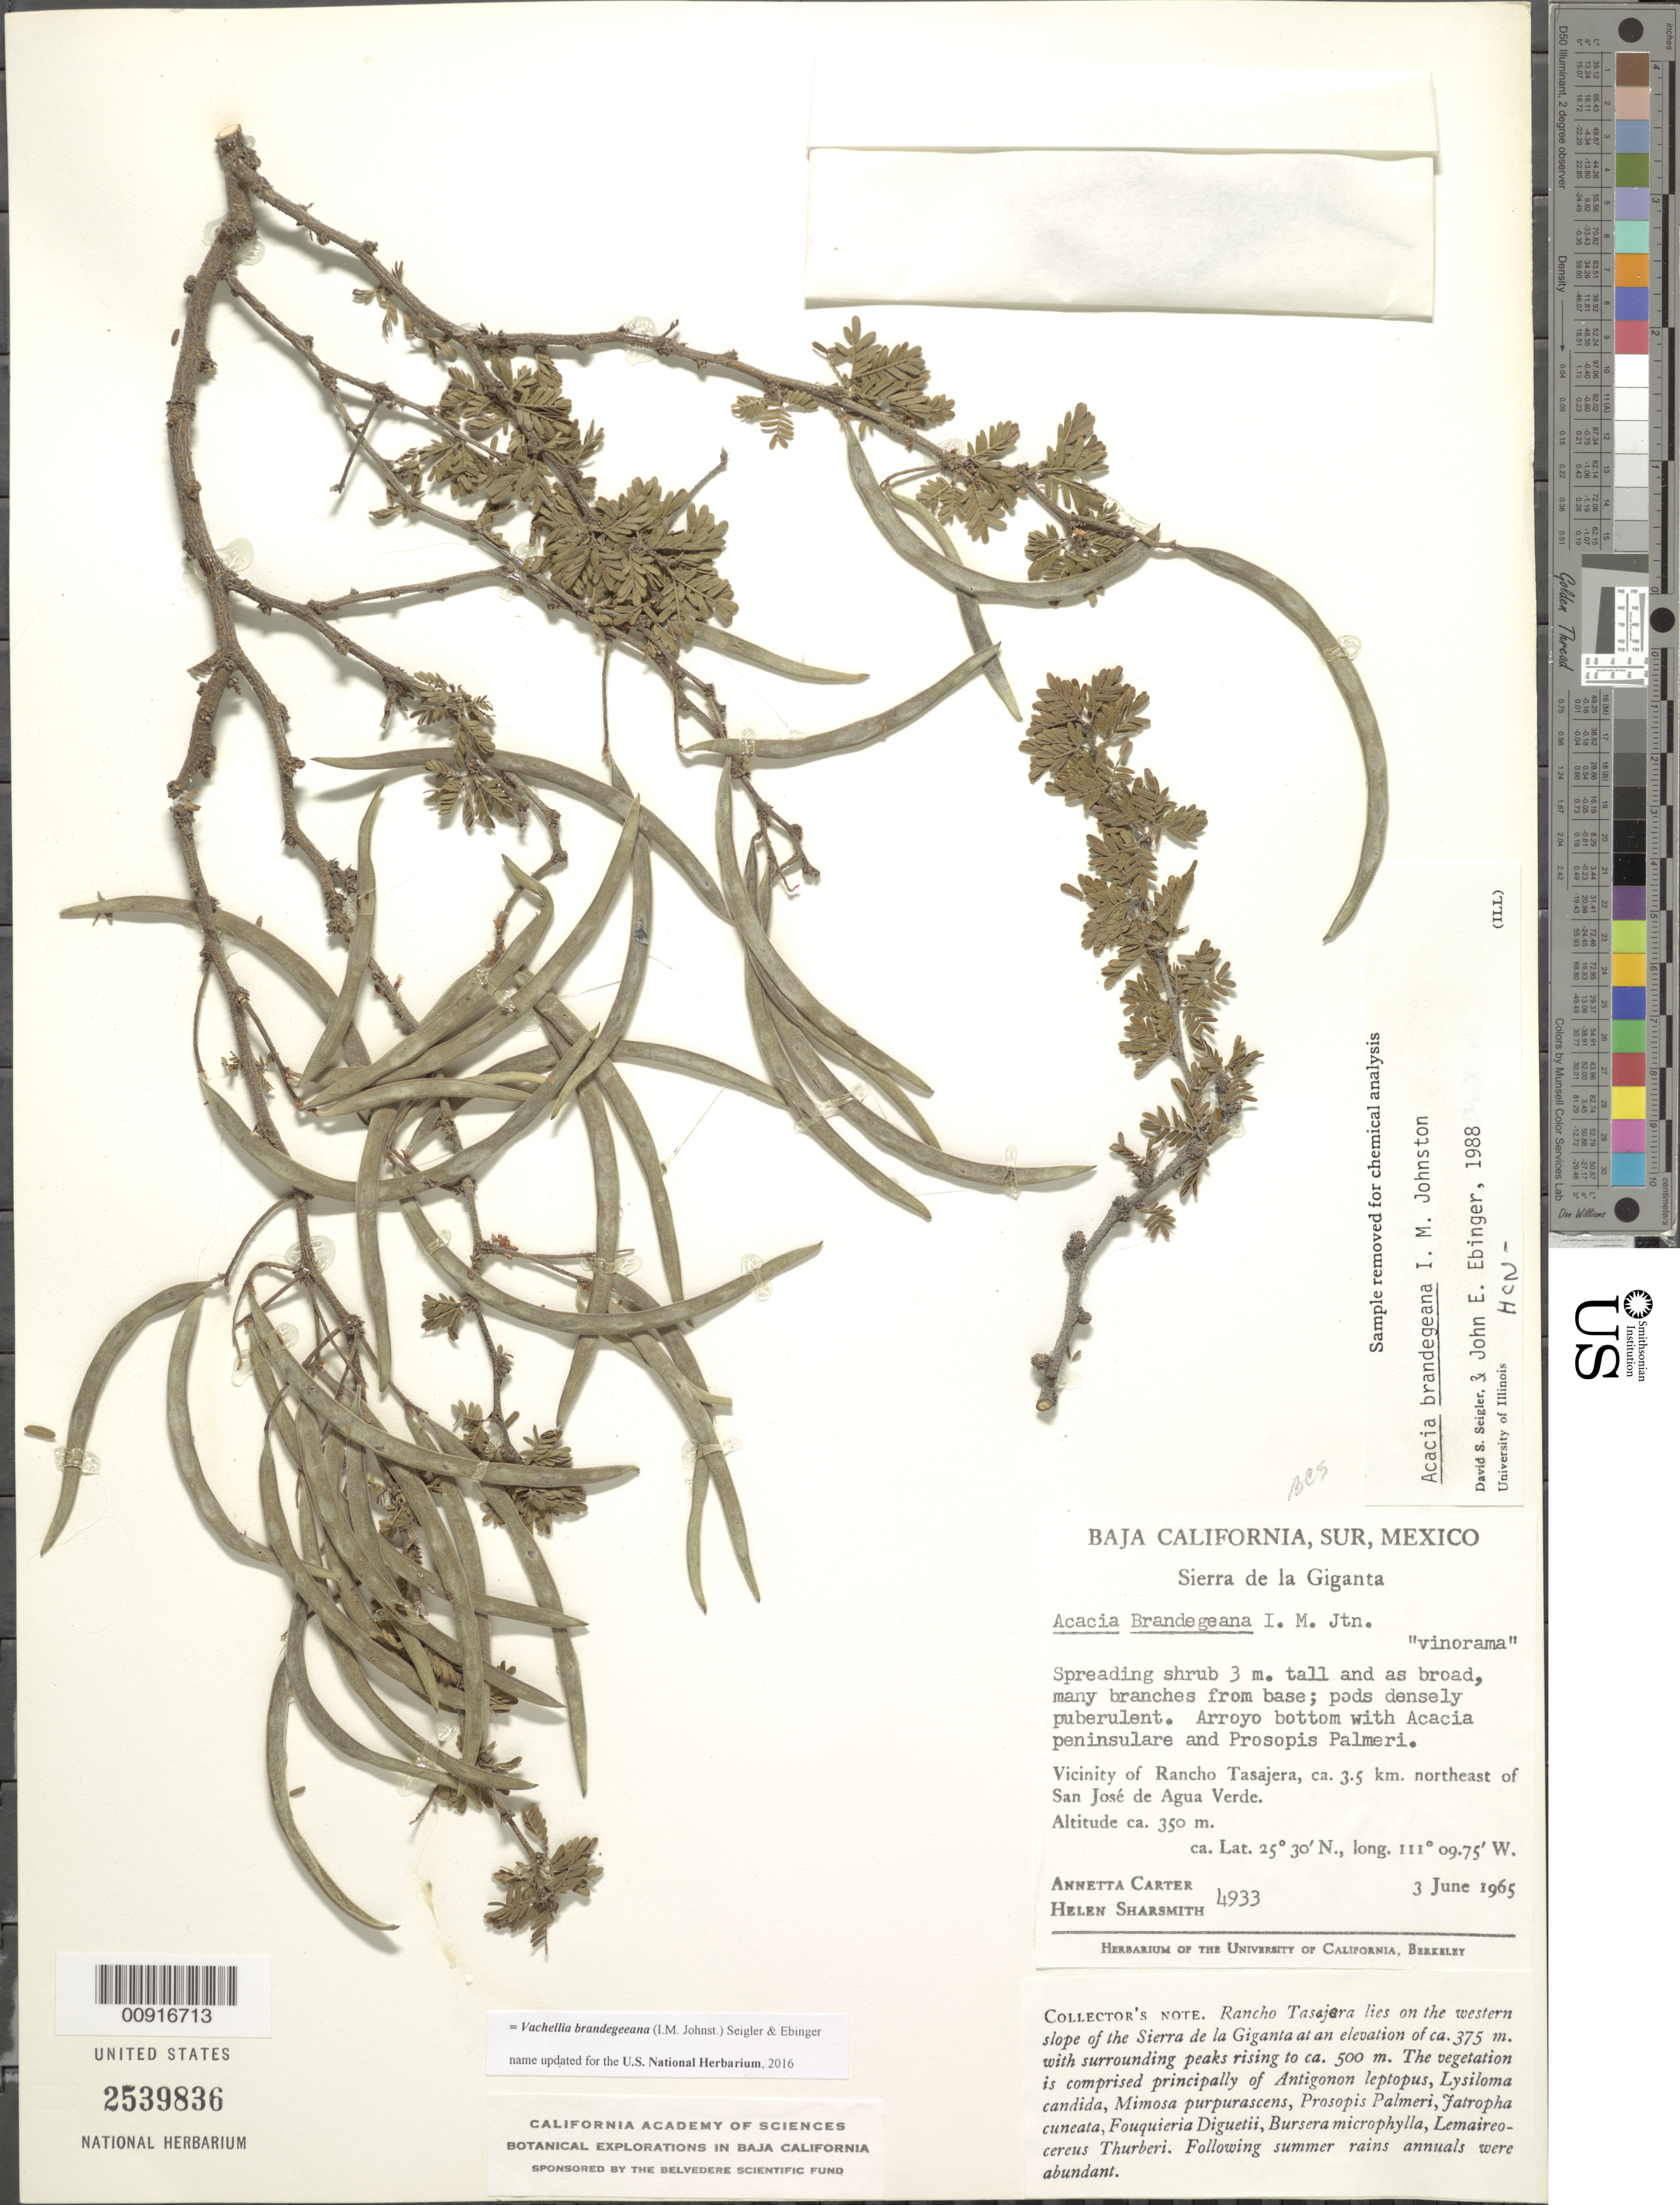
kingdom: Plantae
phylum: Tracheophyta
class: Magnoliopsida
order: Fabales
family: Fabaceae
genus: Vachellia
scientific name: Vachellia brandegeana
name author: (I.M. Johnst.) Seigler & Ebinger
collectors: A. Carter & H. Sharsmith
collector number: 4933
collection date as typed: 03 Jun 1965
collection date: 1965-06-03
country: Mexico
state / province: Baja California Sur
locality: Vicinity of Rancho Tasajera, ca. 3.5 km. northeast of San José de Agua Verde. Sierra de la Giganta, Baja California Sur.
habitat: Arroyo bottom with Acacia peninsulare and Prosopis palmeri.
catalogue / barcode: US 2539836